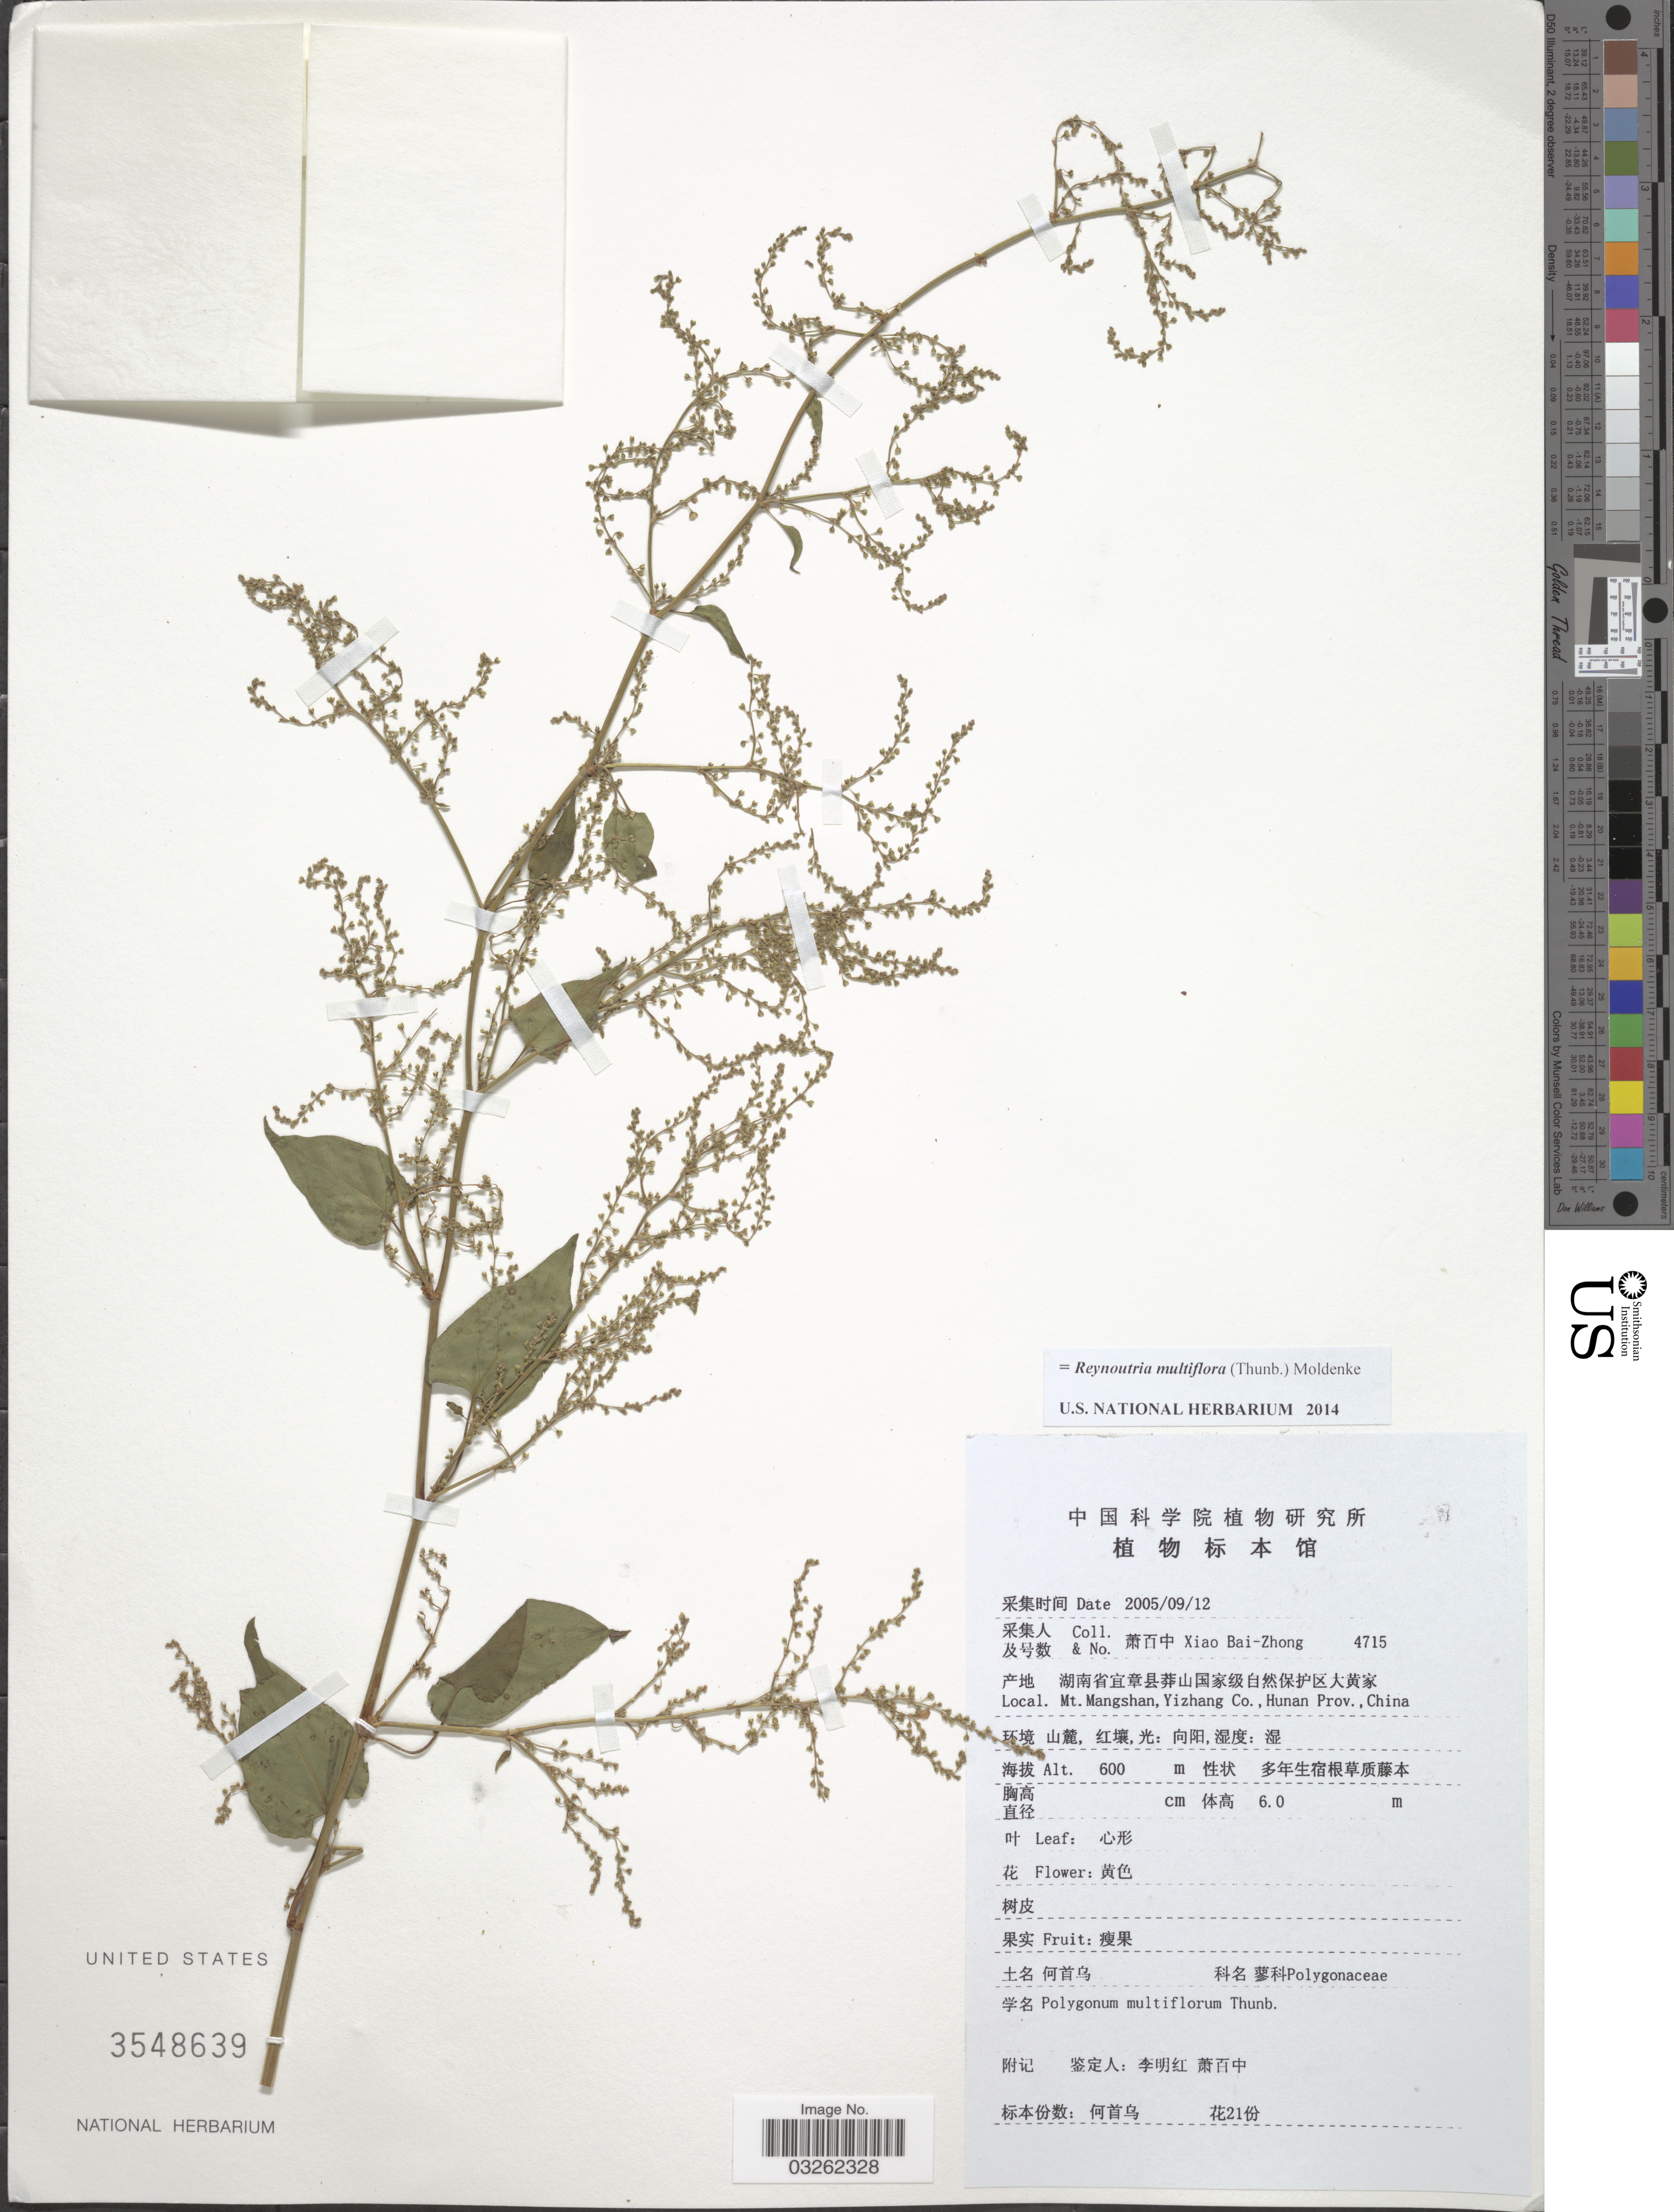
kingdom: Plantae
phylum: Tracheophyta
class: Magnoliopsida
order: Caryophyllales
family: Polygonaceae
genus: Reynoutria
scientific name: Reynoutria multiflora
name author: (Thunb.) Moldenke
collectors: B. Z. Xiao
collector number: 4715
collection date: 2005-09-12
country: China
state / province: Hunan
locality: Mt. Mangshan, Yizhang Co.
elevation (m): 600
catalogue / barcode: US 3548639